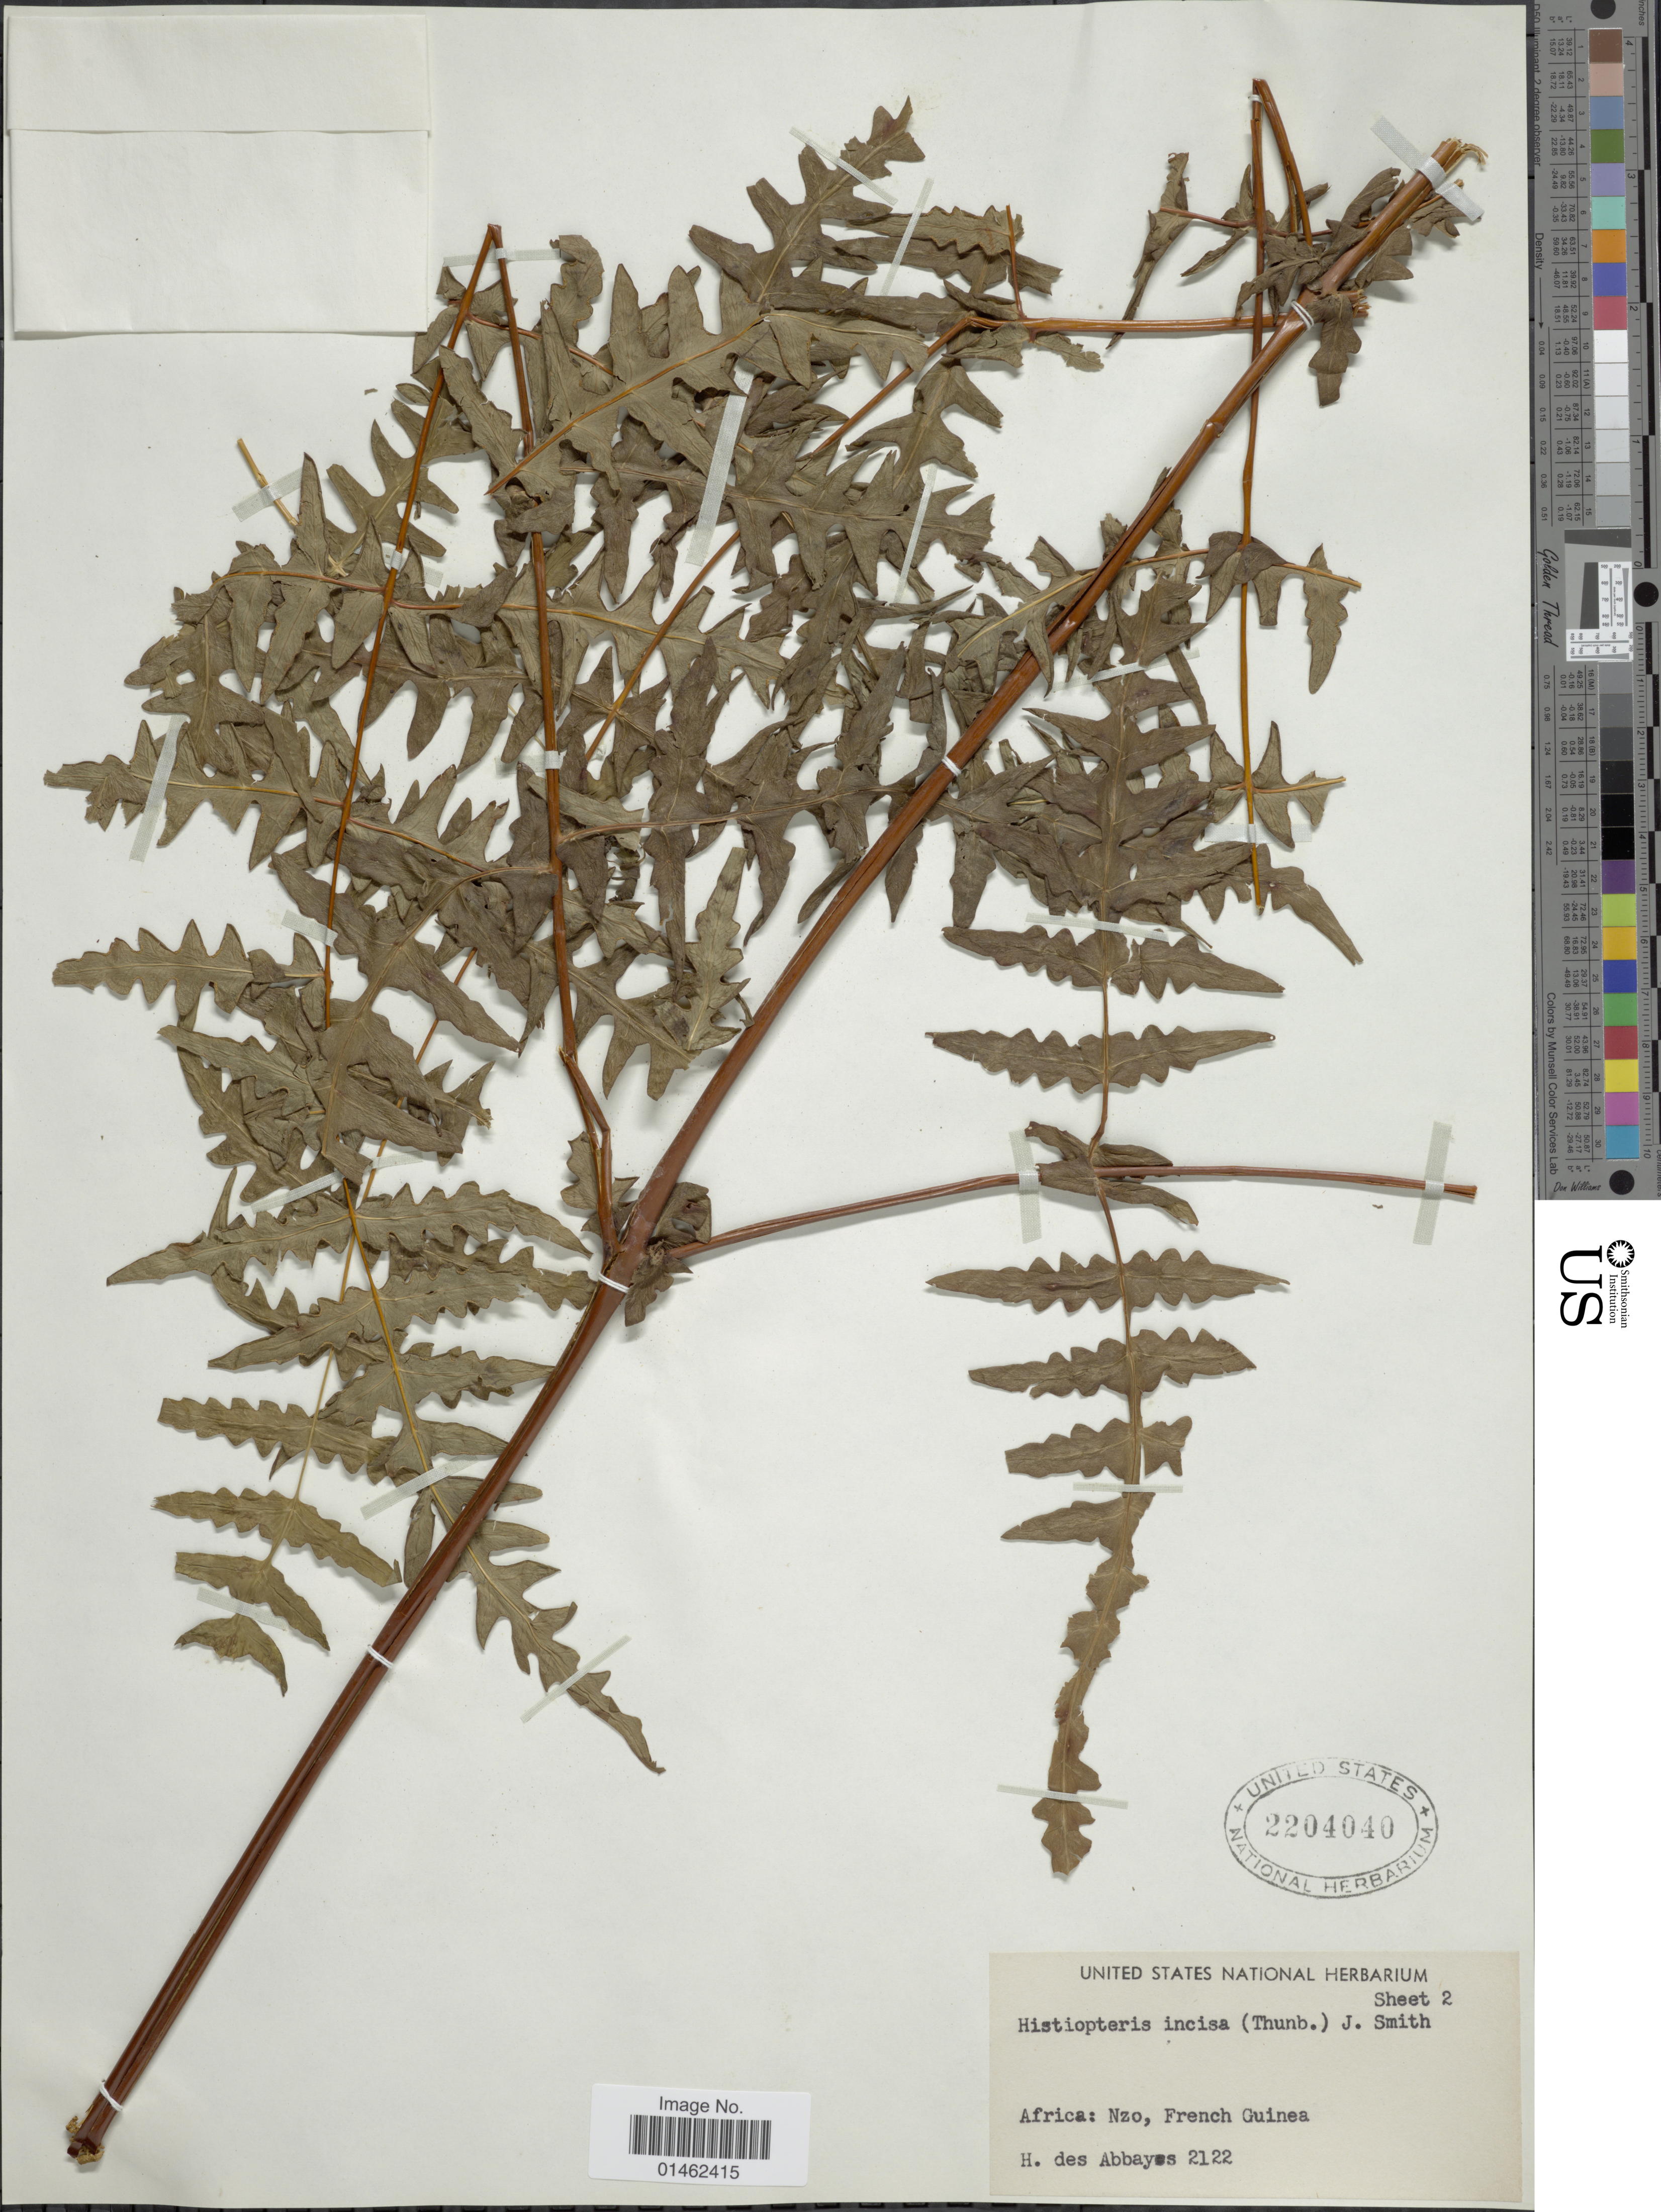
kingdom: Plantae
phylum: Tracheophyta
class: Polypodiopsida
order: Polypodiales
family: Dennstaedtiaceae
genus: Histiopteris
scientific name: Histiopteris incisa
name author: (Thunb.) J. Sm.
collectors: H. R. Abbayes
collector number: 2122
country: Guinea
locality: Africa, Nzo, French Guinea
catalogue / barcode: US 2204040